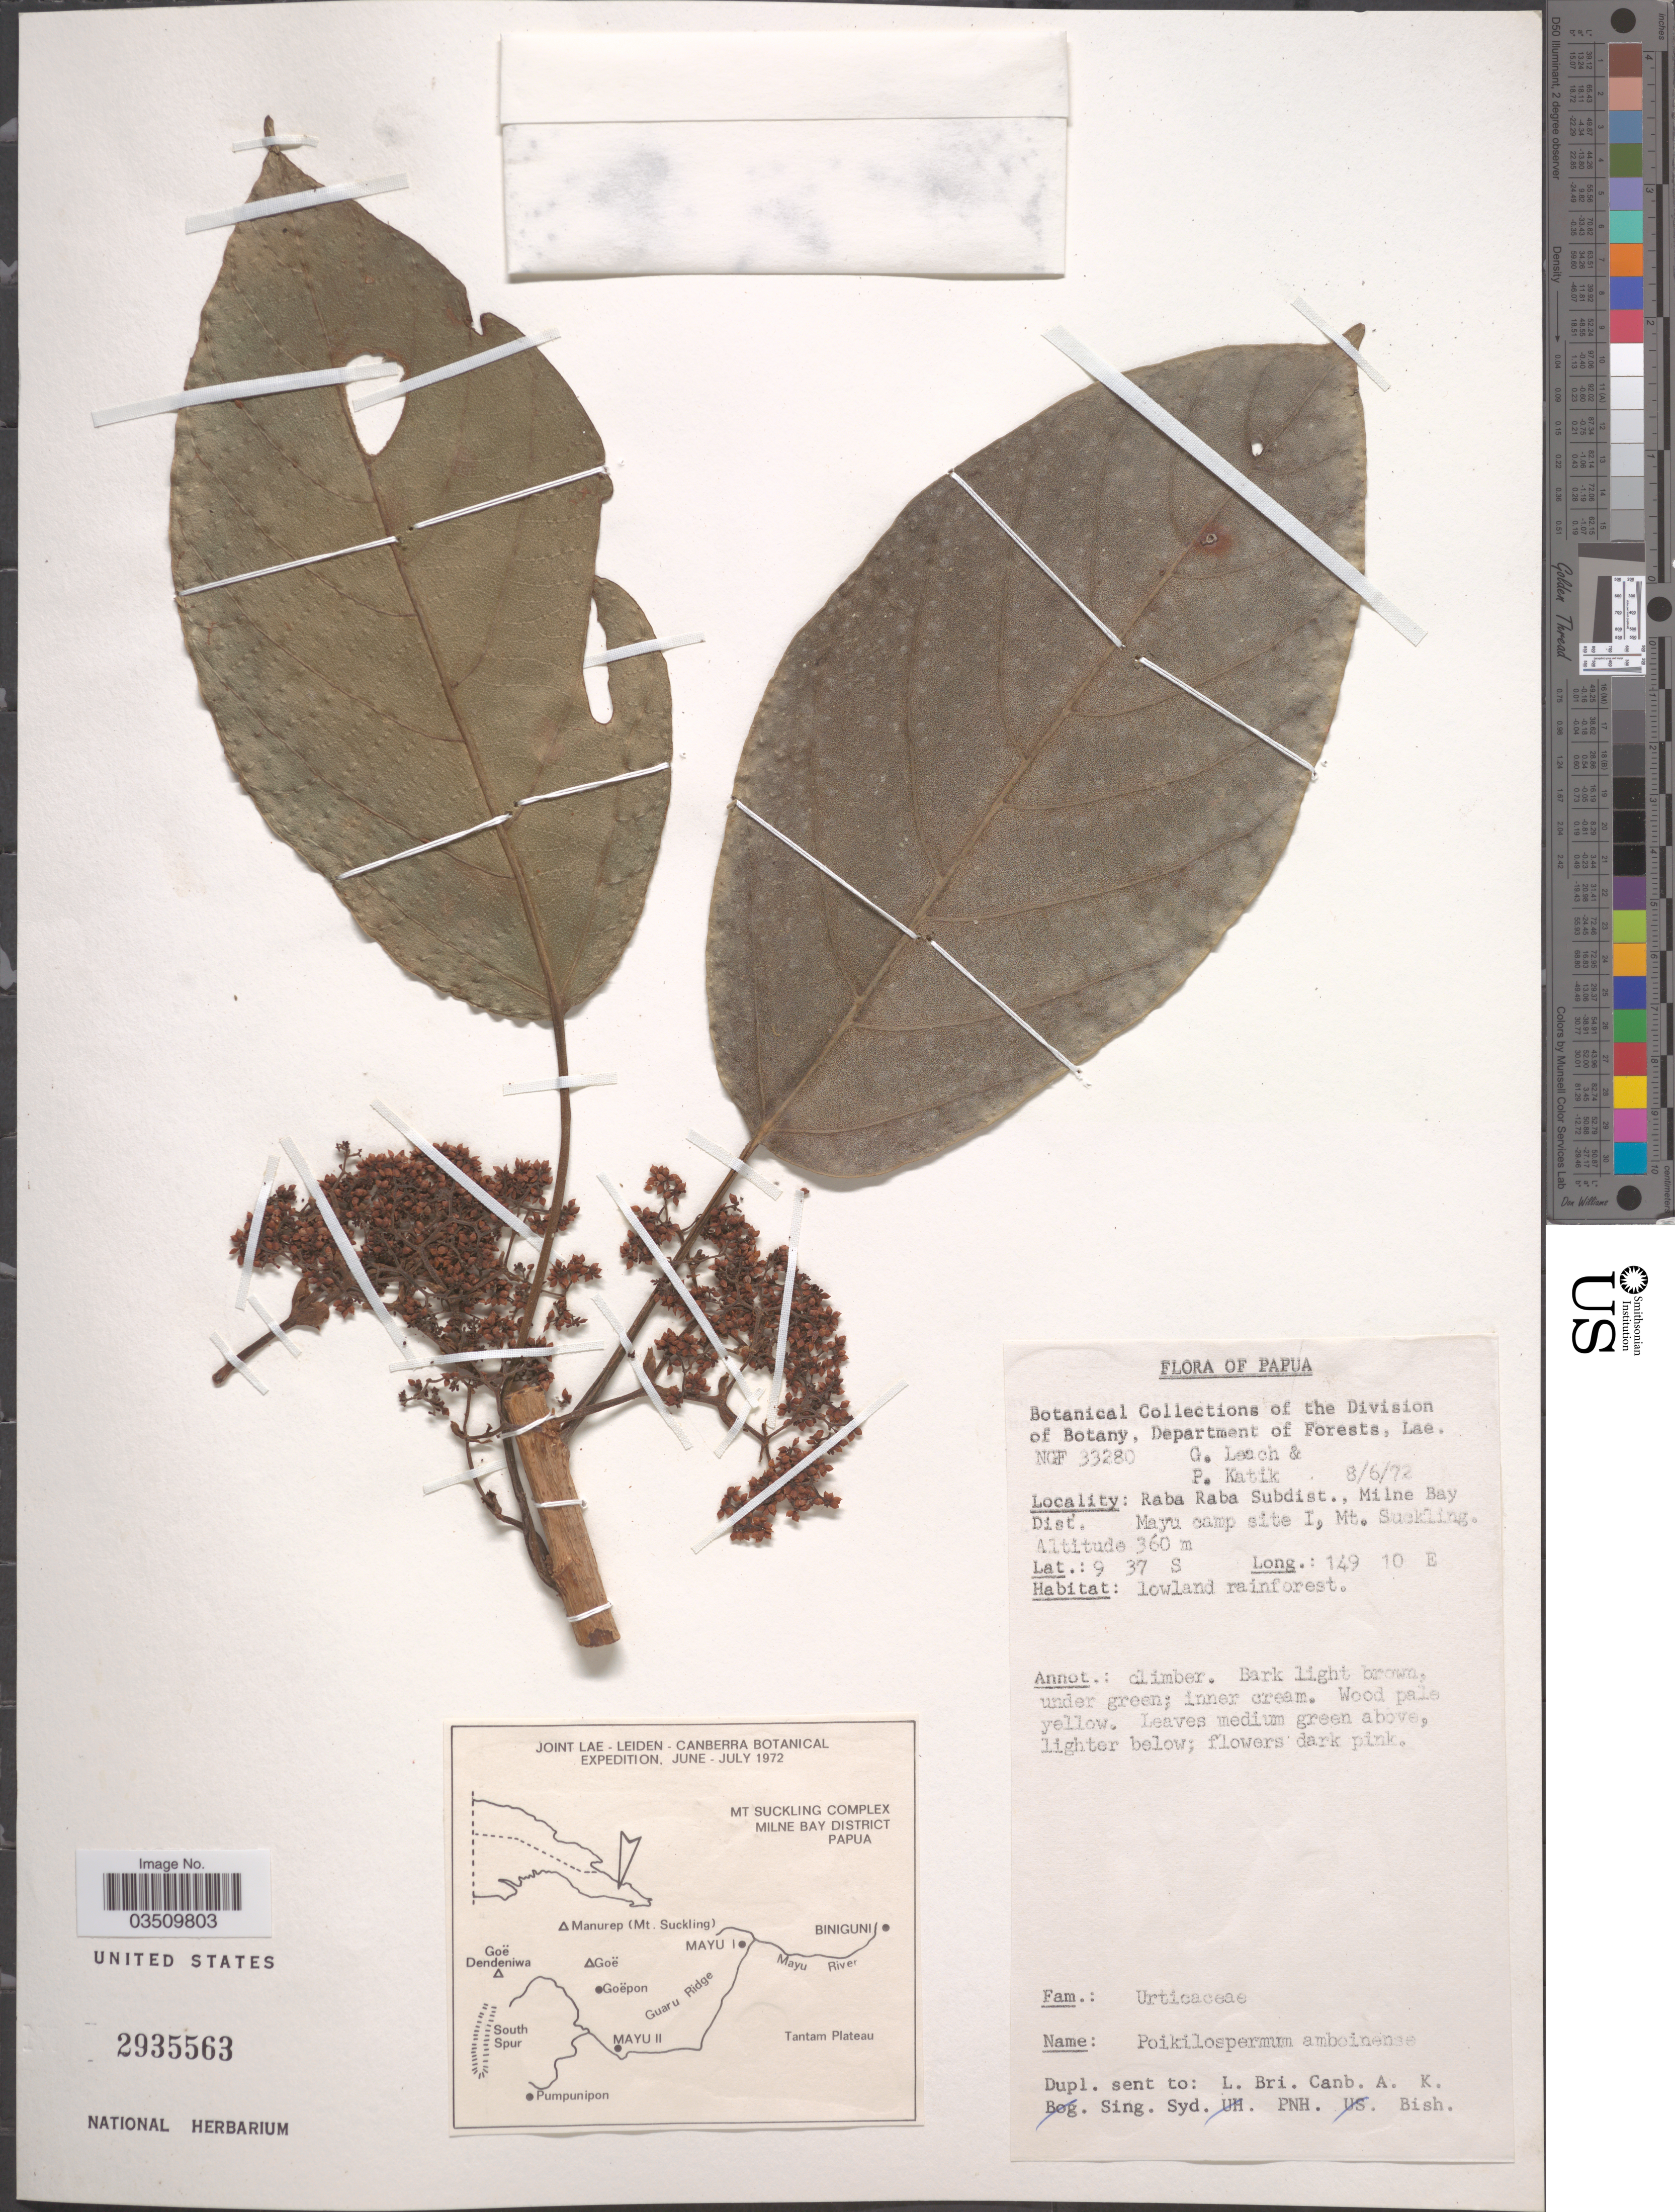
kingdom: Plantae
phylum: Tracheophyta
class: Magnoliopsida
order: Rosales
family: Urticaceae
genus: Poikilospermum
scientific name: Poikilospermum amboinense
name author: Zipp. & Miq.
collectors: G. Leach & P. Katik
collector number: NGF33280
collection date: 1972-06-08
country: Papua New Guinea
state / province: Milne Bay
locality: Raba Raba Subdist., Milne Bay Dist. Mayu camp site I, Mt. Suckling.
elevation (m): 360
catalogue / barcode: US 2935563